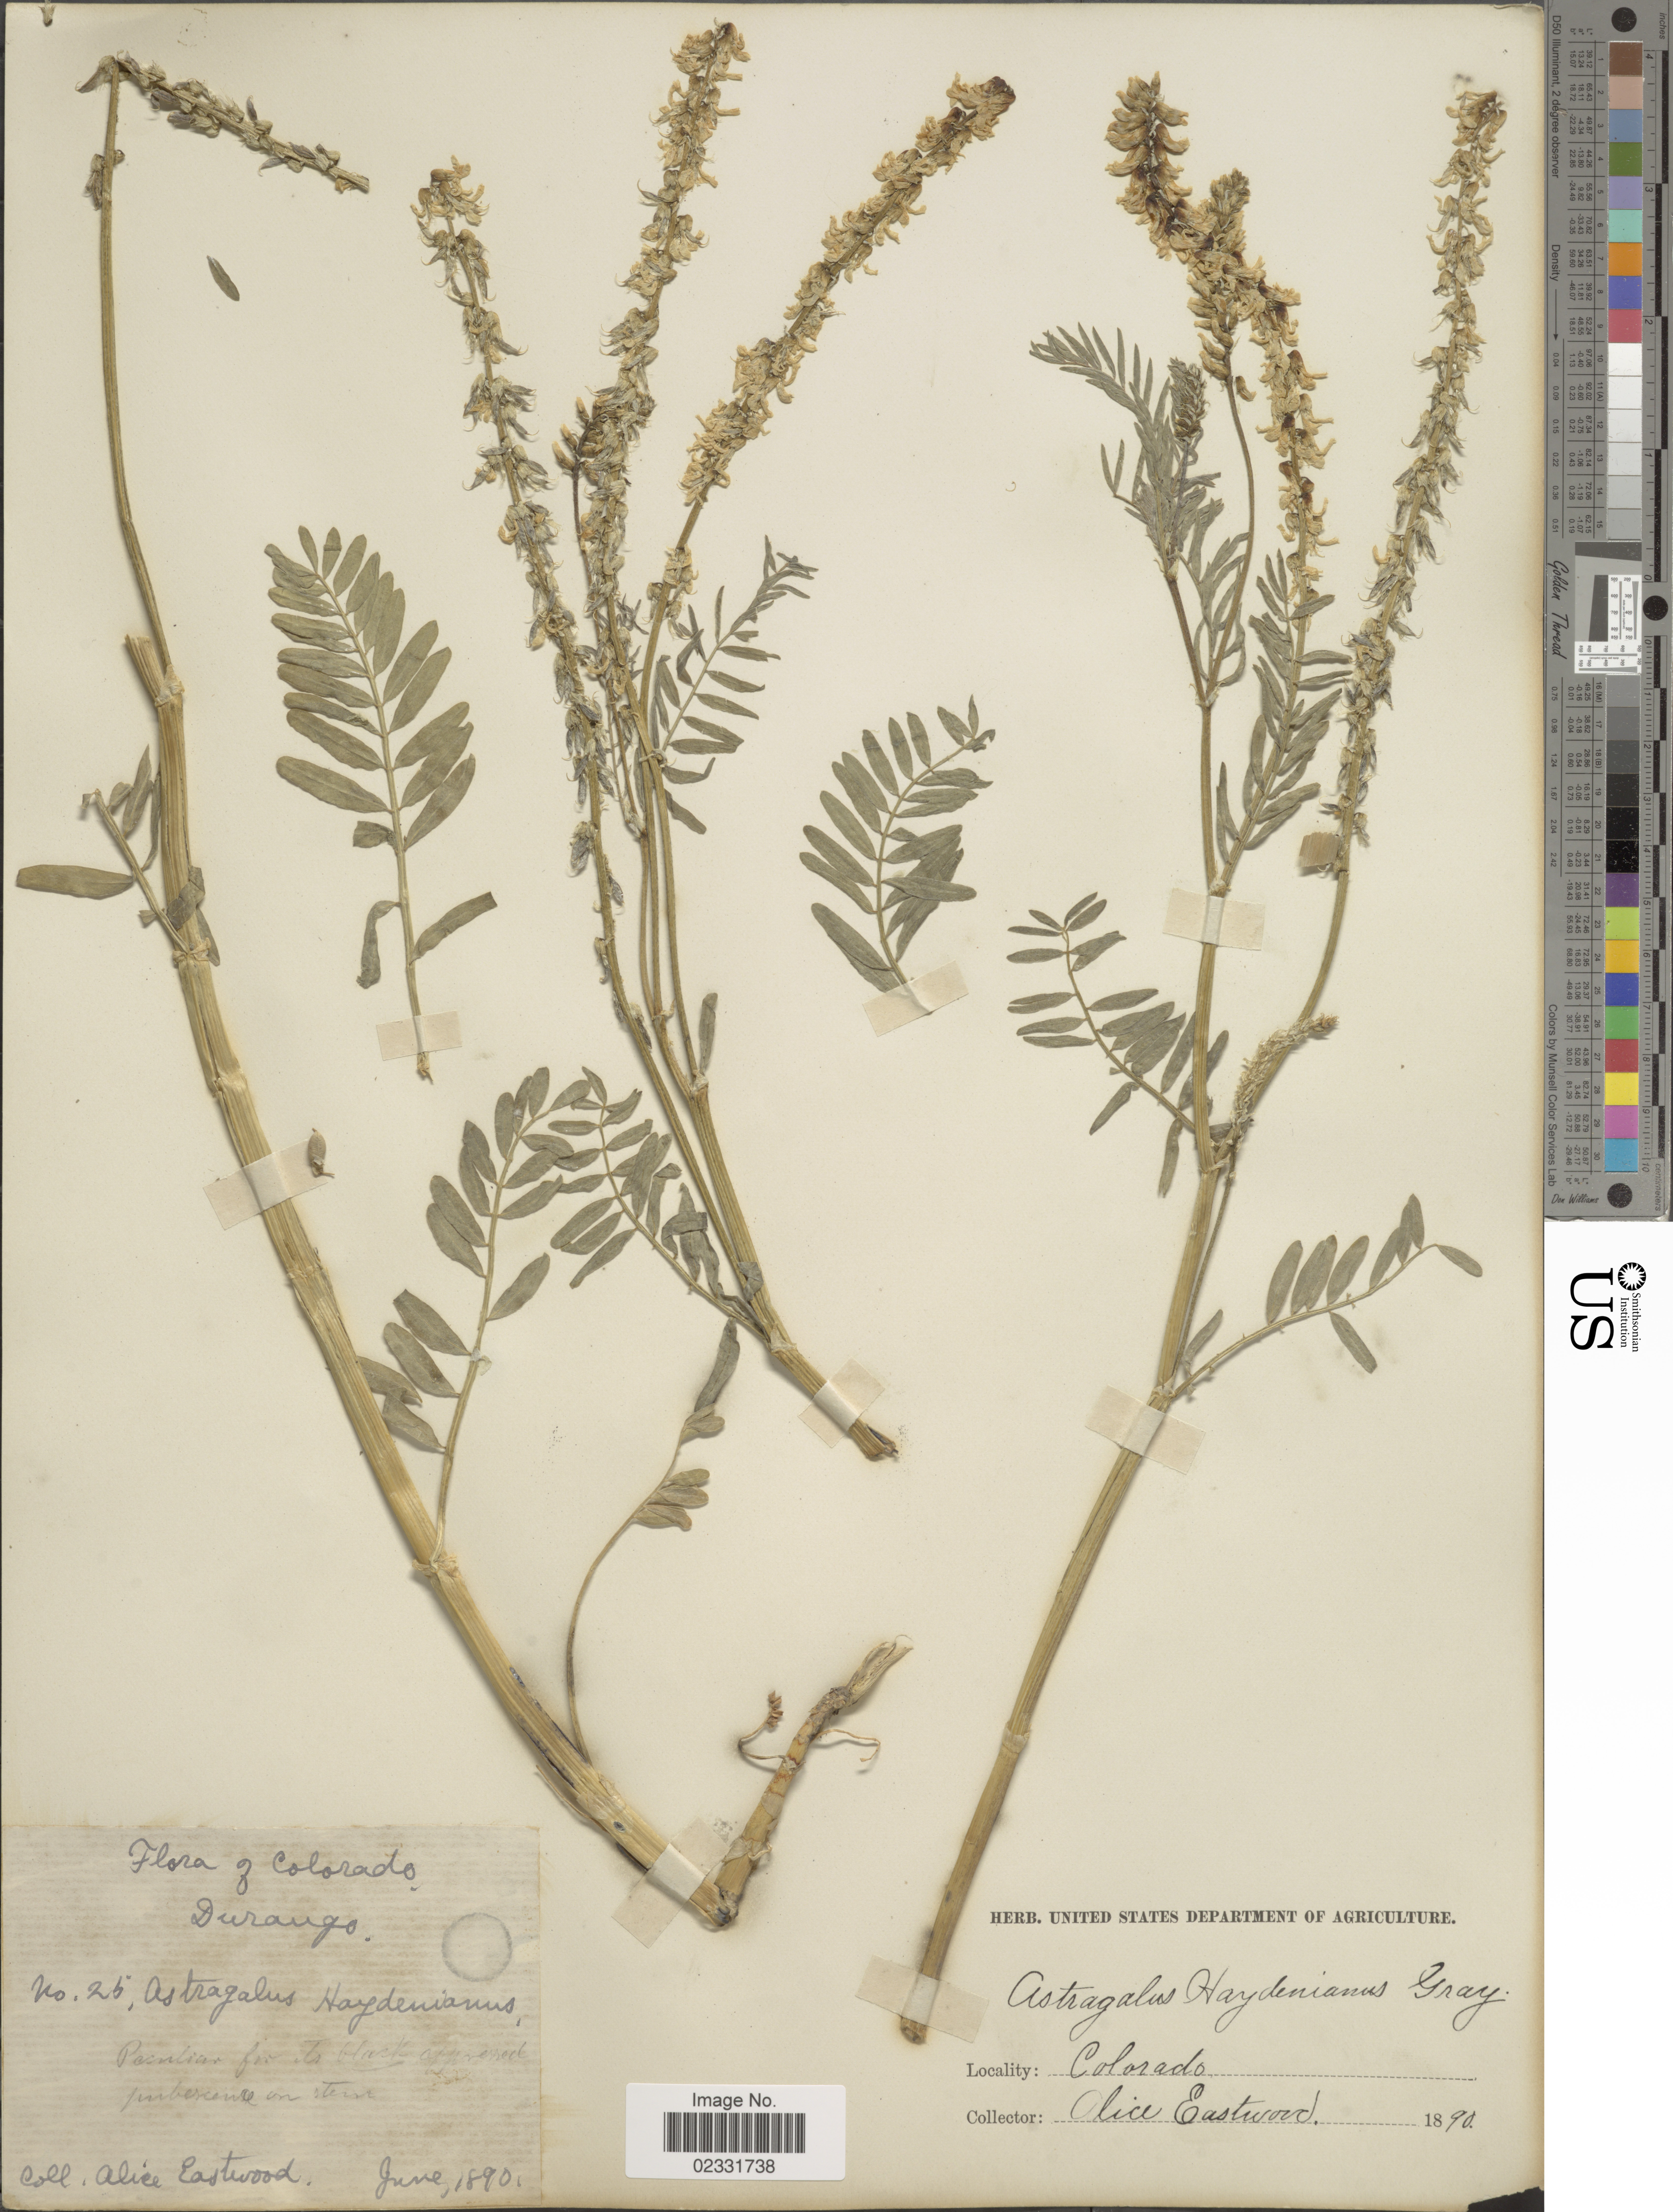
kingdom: Plantae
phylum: Tracheophyta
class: Magnoliopsida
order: Fabales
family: Fabaceae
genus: Astragalus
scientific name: Astragalus haydenianus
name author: A. Gray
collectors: A. Eastwood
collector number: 25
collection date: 1890-06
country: United States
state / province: Colorado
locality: Durango.